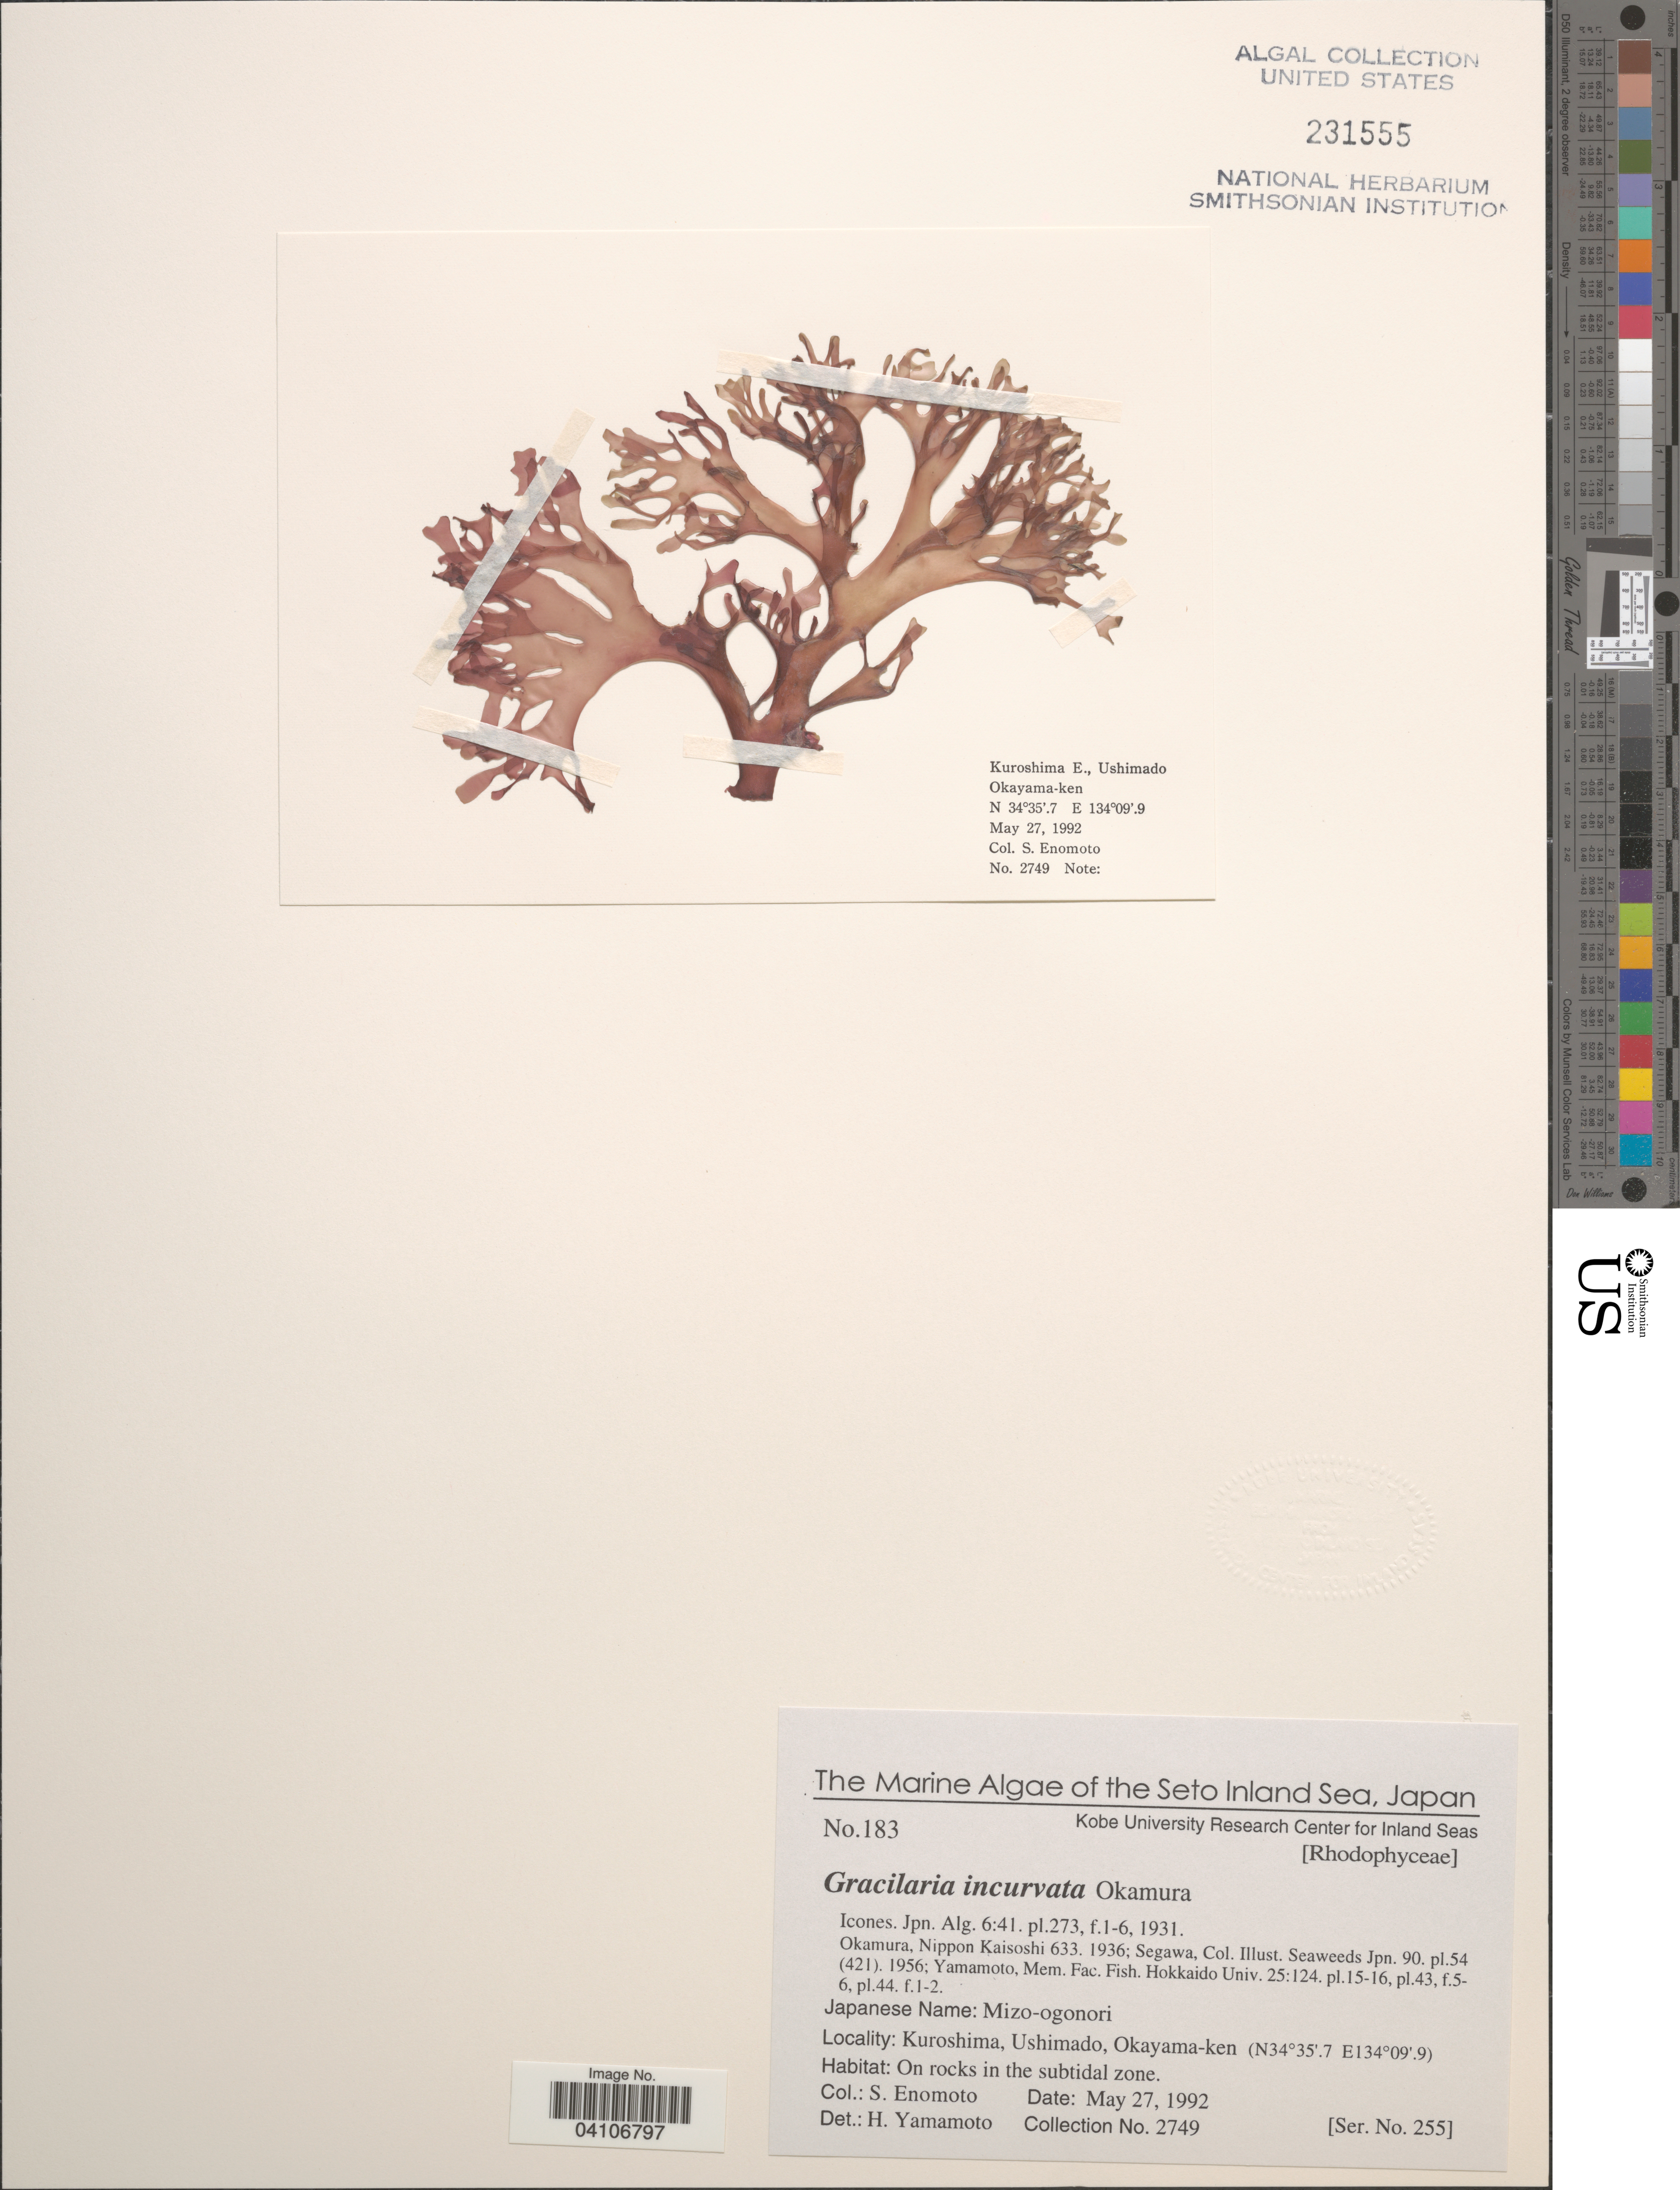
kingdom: Plantae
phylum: Rhodophyta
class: Florideophyceae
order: Gracilariales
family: Gracilariaceae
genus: Gracilaria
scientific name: Gracilaria incurvata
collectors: S. Enomoto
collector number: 2749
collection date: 1992-05-27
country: Japan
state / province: Okayama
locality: The Seto Inland Sea. Kuroshima, Ushimado, Okayama-ken. On rocks in the subtidal zone.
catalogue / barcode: US 231555